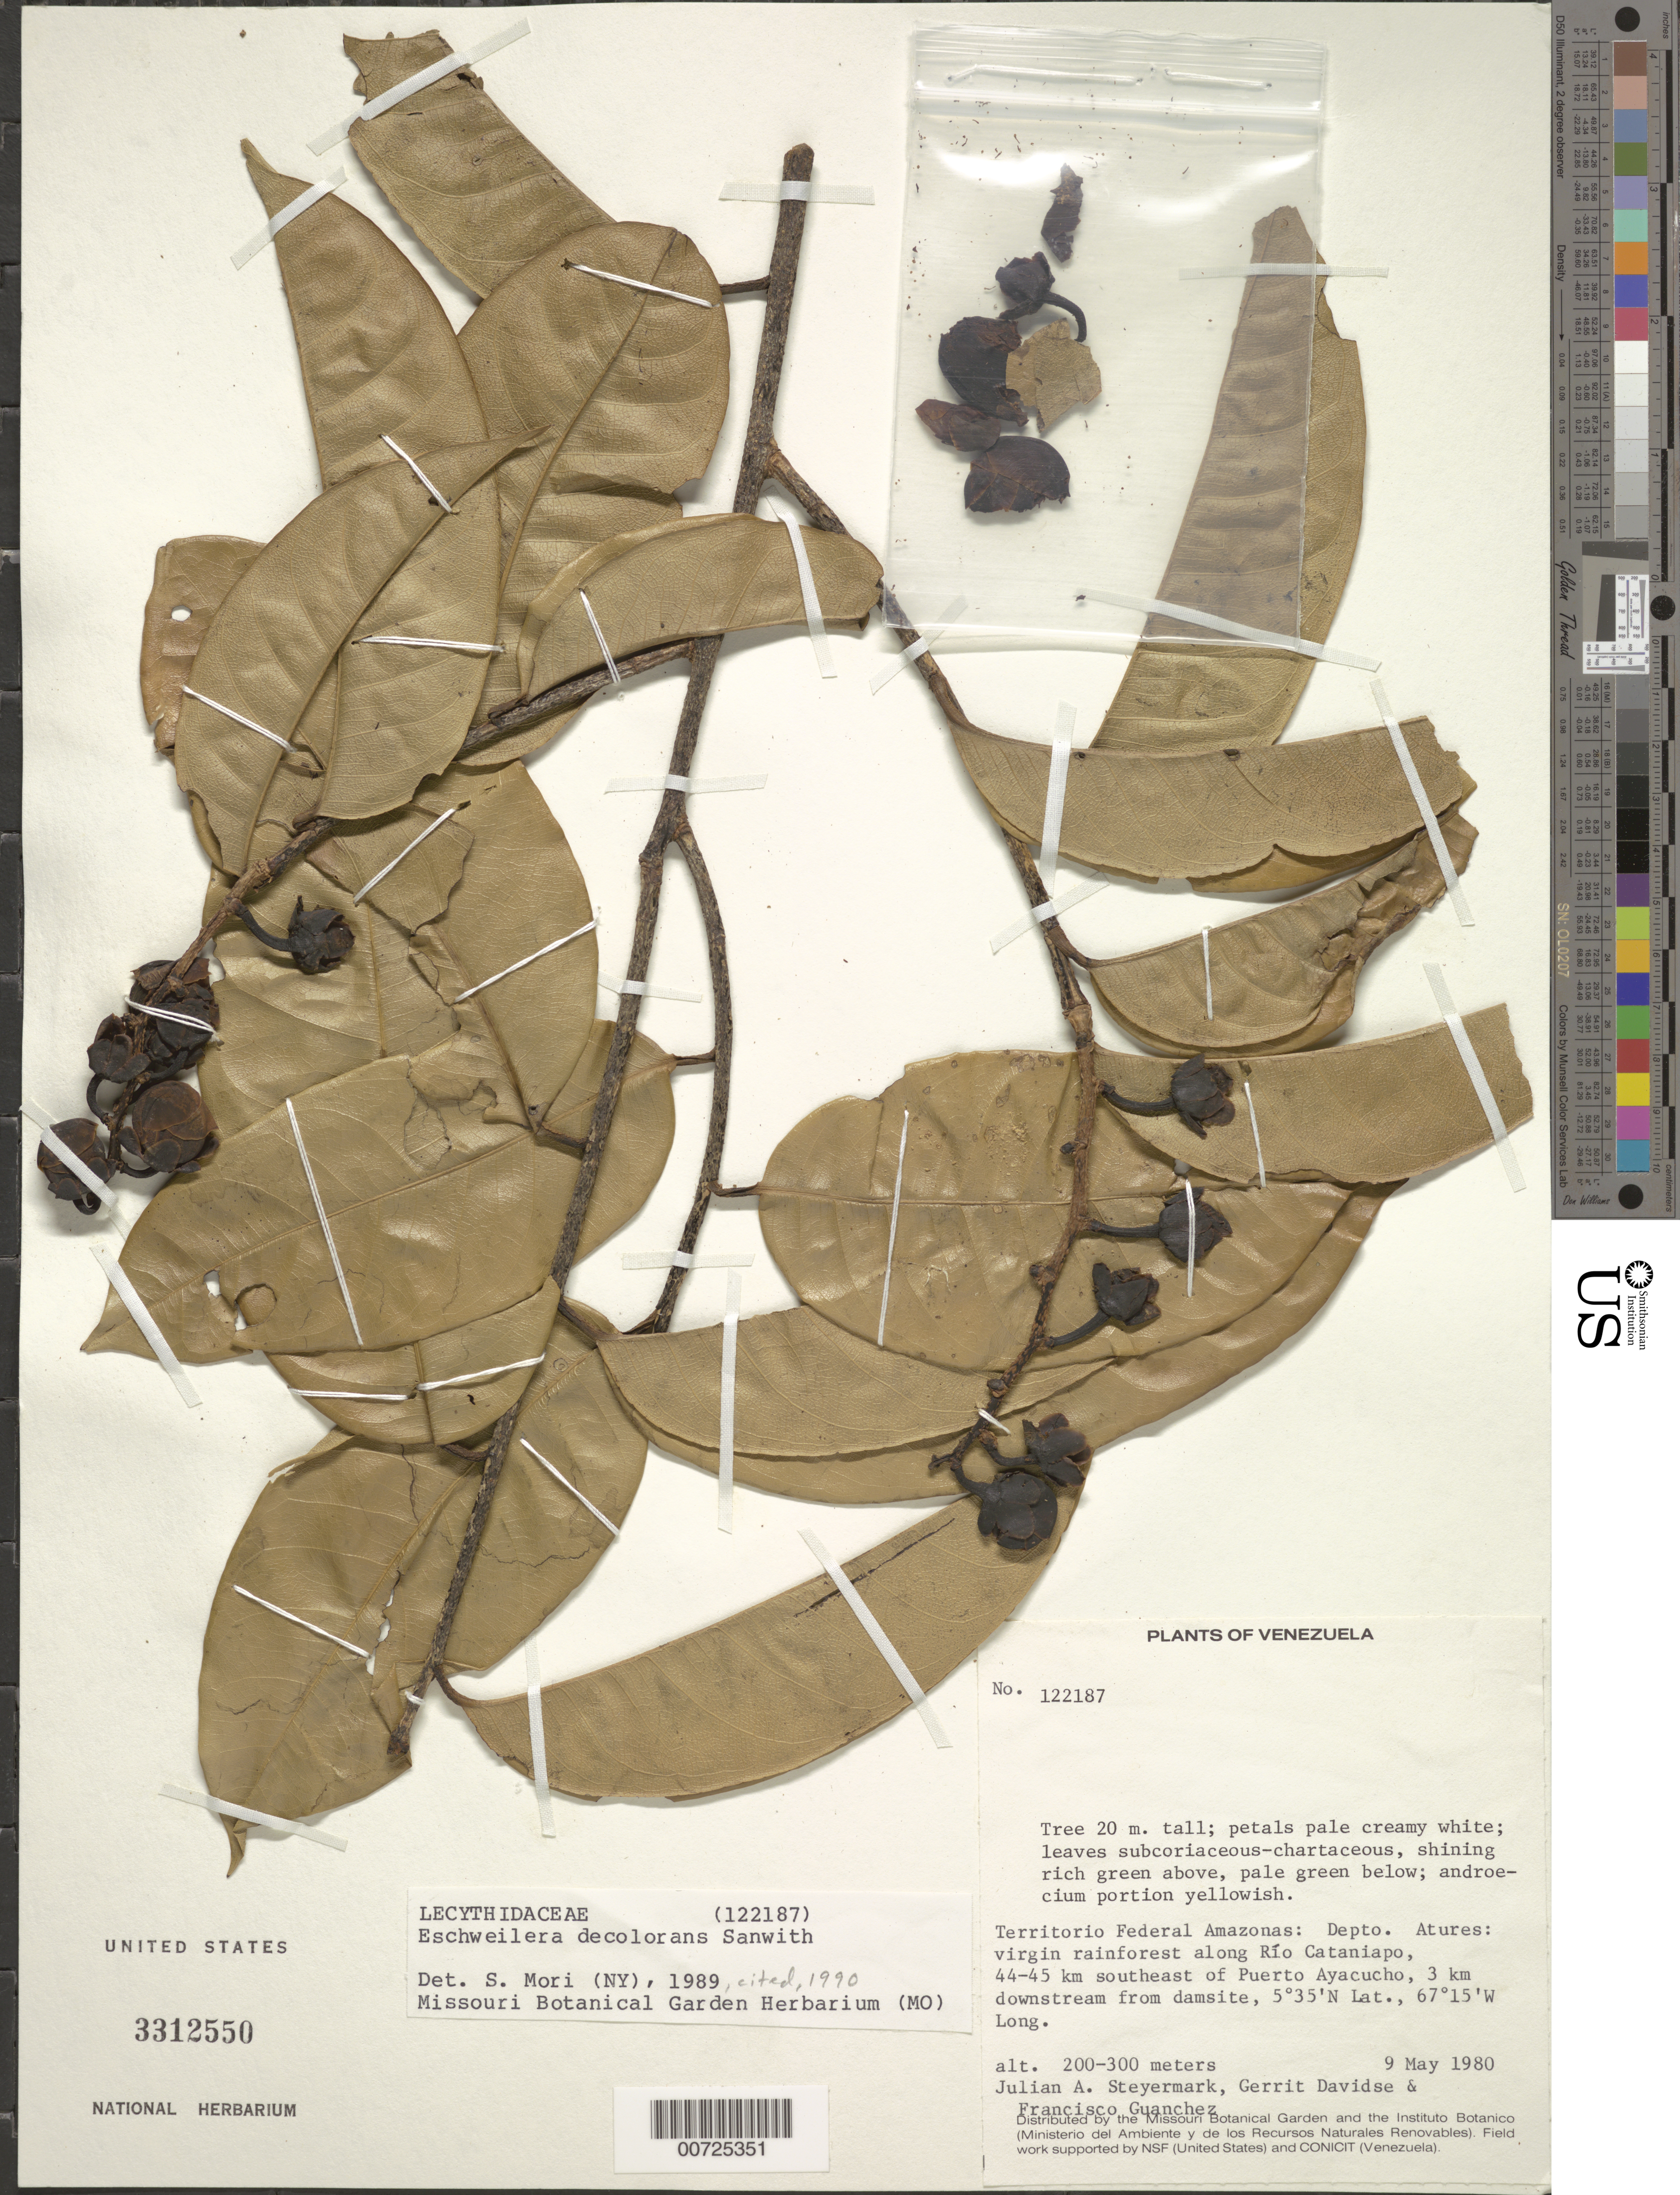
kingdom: Plantae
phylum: Tracheophyta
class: Magnoliopsida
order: Ericales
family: Lecythidaceae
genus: Eschweilera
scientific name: Eschweilera decolorans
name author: Sandwith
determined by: Mori, Scott A.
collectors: J. Steyermark, G. Davidse & F. Guánchez M.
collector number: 122187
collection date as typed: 9-May-80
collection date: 1980-05-09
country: Venezuela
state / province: Amazonas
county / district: Atures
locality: Río Cataniapo, 44-45 km SE Puerto Ayacucho, 3 km downstream from damsite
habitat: Virgin rainforest along river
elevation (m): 200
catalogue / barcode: US 3312550